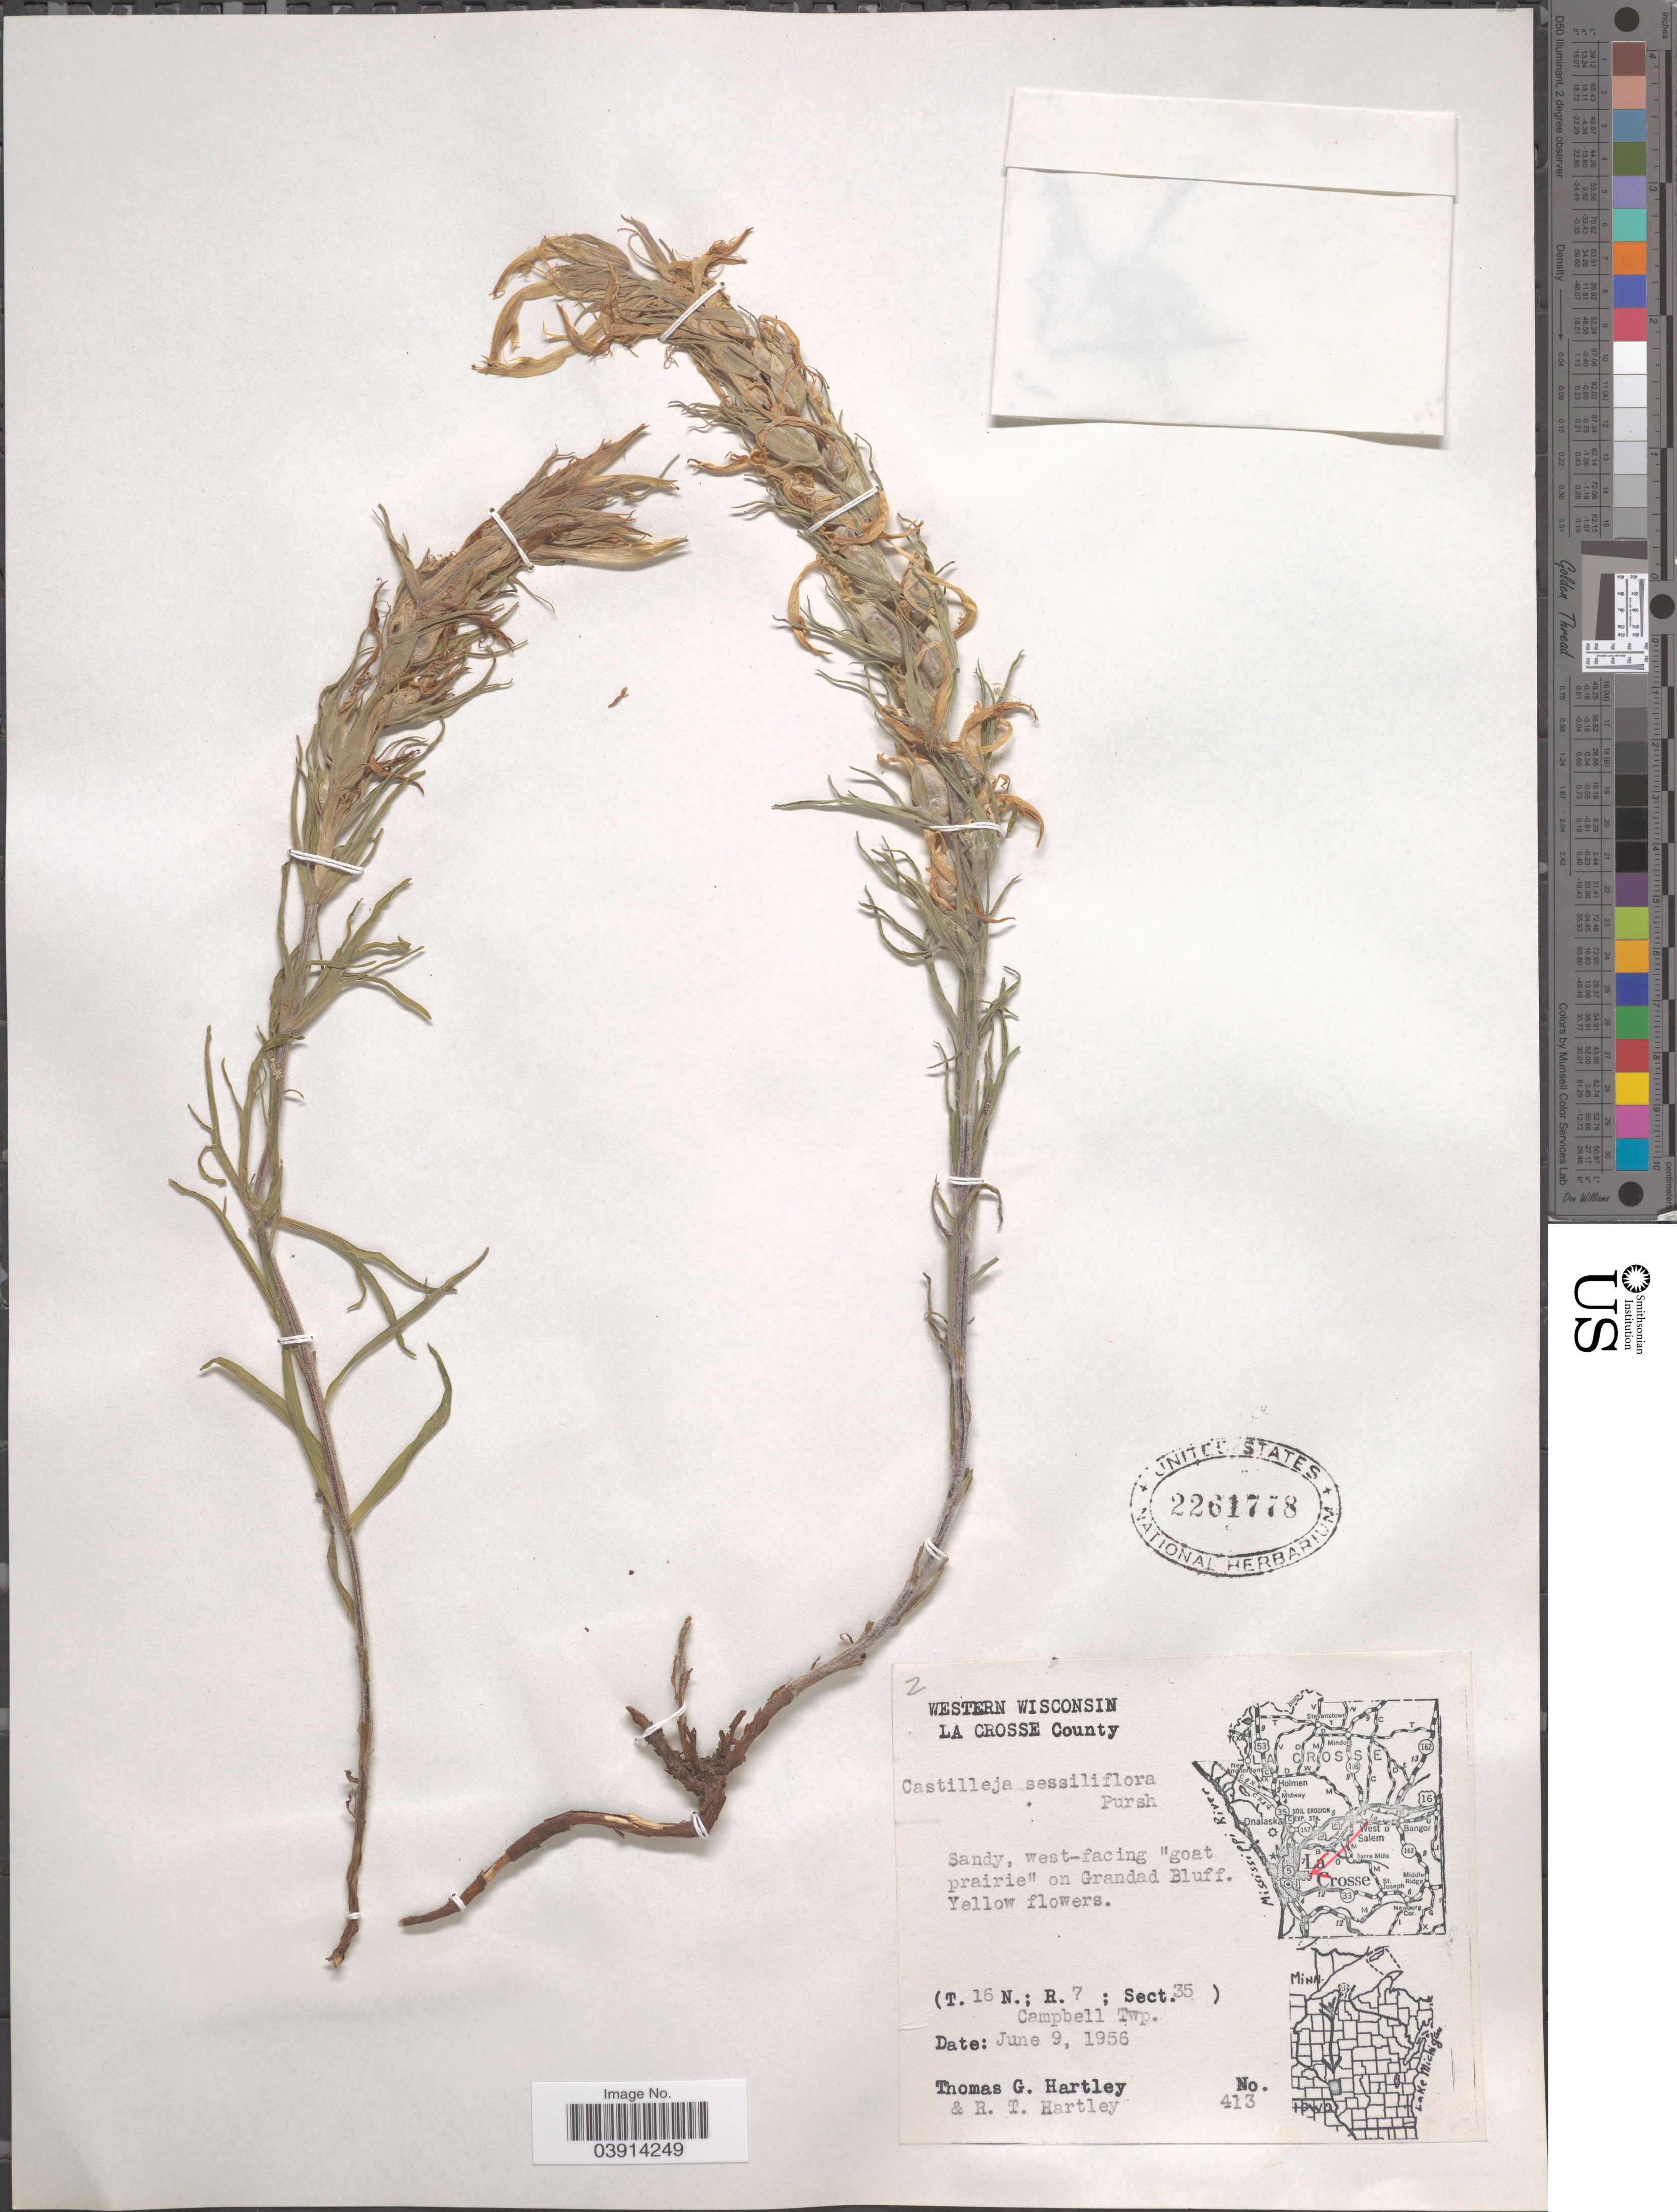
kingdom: Plantae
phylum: Tracheophyta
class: Magnoliopsida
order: Lamiales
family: Orobanchaceae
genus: Castilleja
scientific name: Castilleja sessiliflora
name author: Pursh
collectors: T. G. Hartley & R. T. Hartley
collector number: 413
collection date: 1956-06-09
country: United States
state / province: Wisconsin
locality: Western Wisconsin. La Crosse County. On Grandad Bluff. (T. 16 N.; R. 7 ; Sect.35) Campbell Twp.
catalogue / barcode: US 2261778